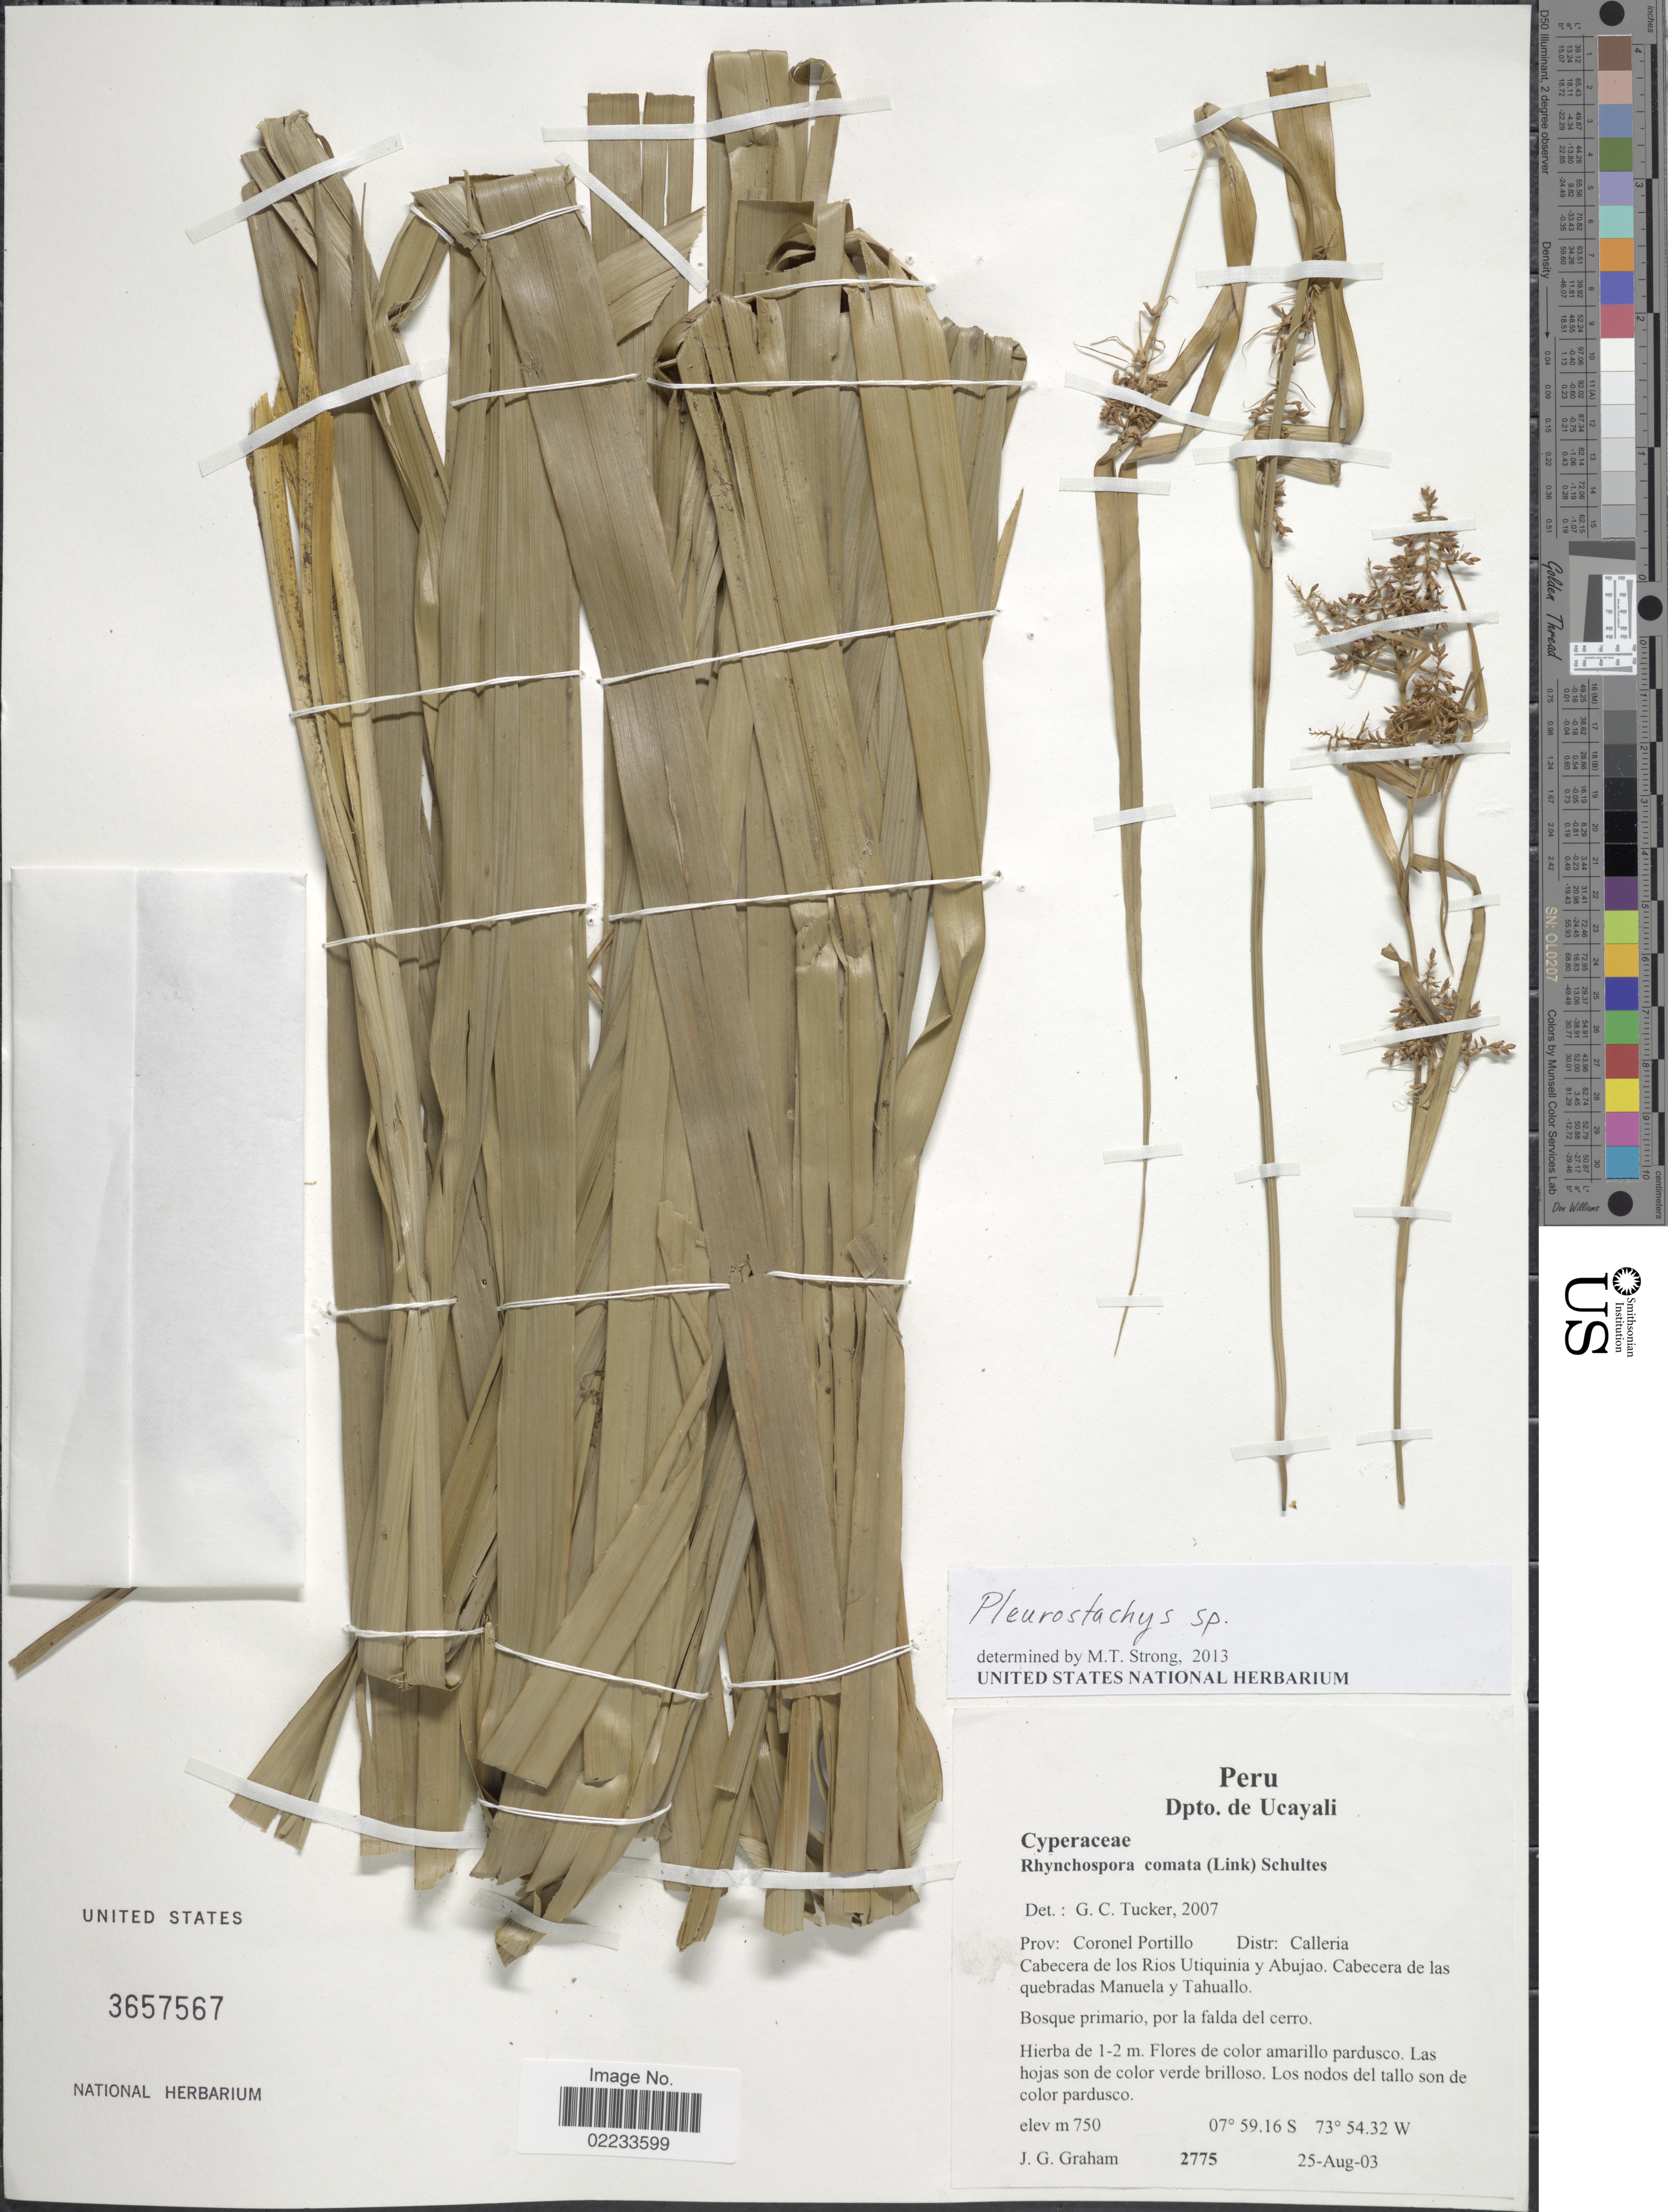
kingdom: Plantae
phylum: Tracheophyta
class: Liliopsida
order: Poales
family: Cyperaceae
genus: Rhynchospora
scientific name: Rhynchospora orbigniana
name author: (Brongn.) L.B. Sm.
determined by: Strong, Mark T., (BOT), Smithsonian Institution - National Museum of Natural History (UNITED STATES)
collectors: J. Graham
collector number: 2775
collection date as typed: Transcribed d/m/y: 28/8/3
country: Peru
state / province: Ucayali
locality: Dpto. de Ucayali, Prov. Coronel Portillo, Distr: Calleria, Cabecera de los Rios Utiquinia y Abujao. Cabecera de las quebradas Manuela y Tahuallo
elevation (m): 750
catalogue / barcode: US 3657567